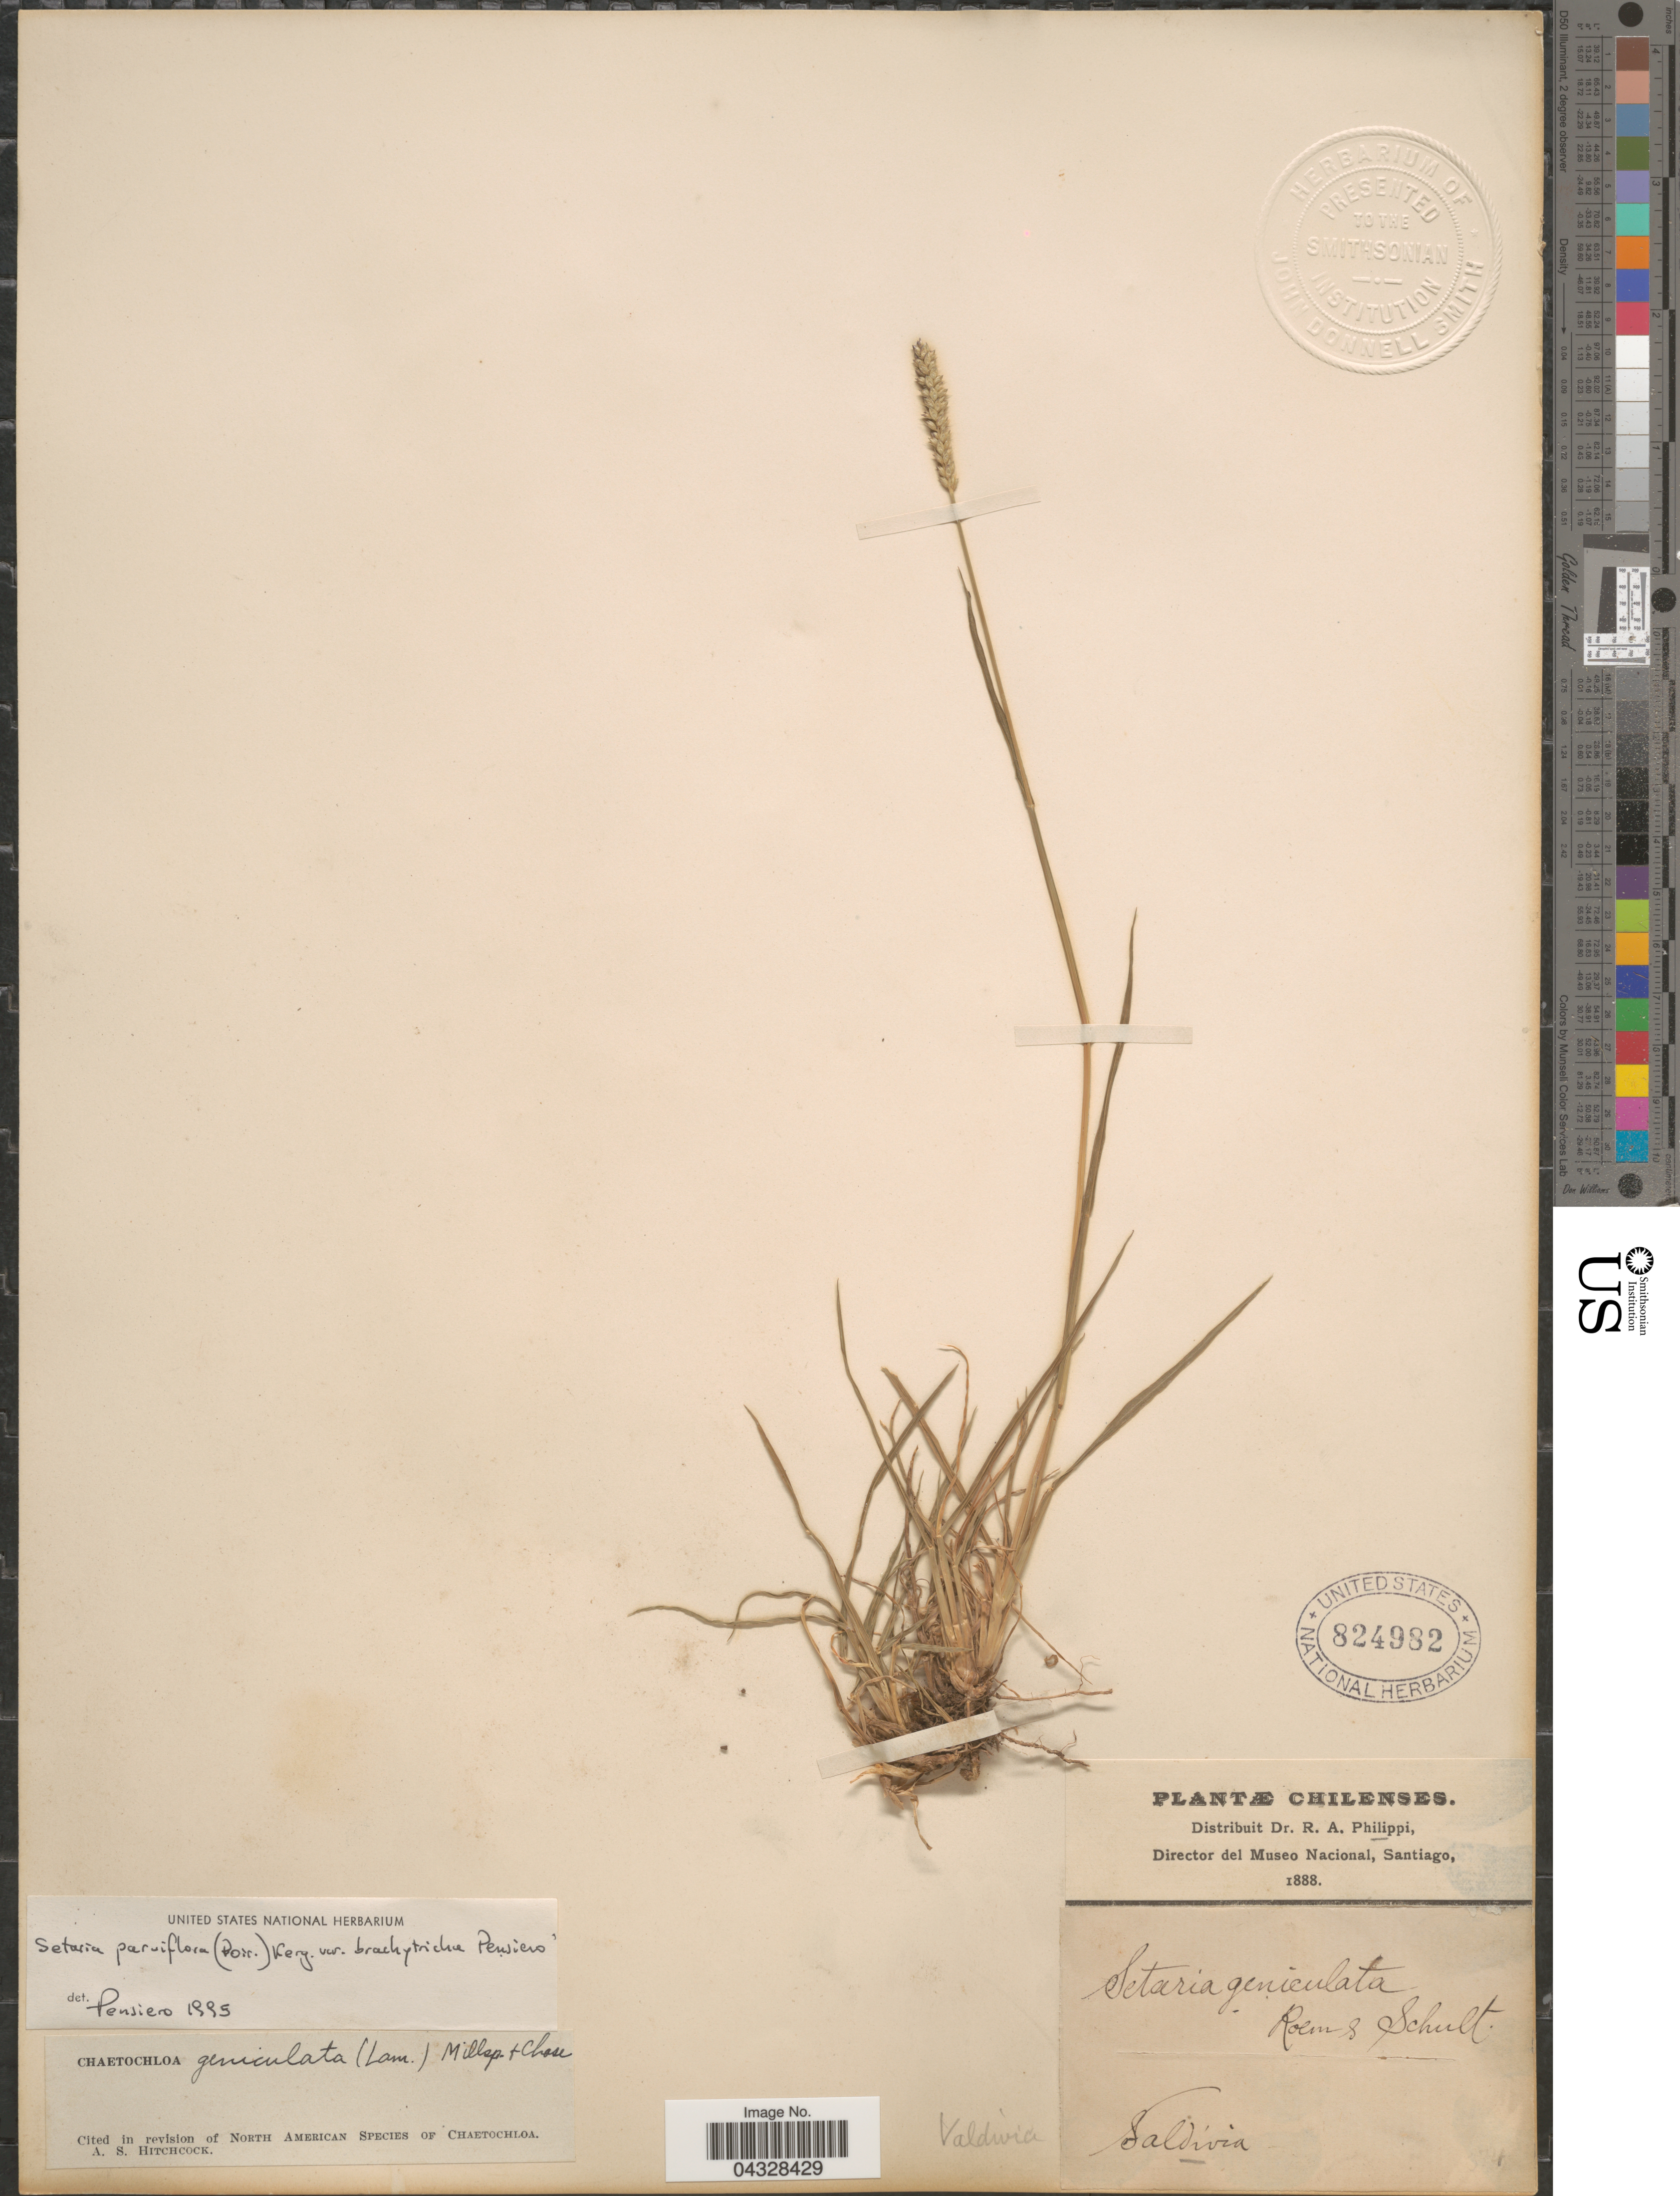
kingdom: Plantae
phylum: Tracheophyta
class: Liliopsida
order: Poales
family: Poaceae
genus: Setaria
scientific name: Setaria parviflora var. brachytricha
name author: Pensiero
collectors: R. A. Philippi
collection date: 1888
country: Chile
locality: Valdivia.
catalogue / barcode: US 824982